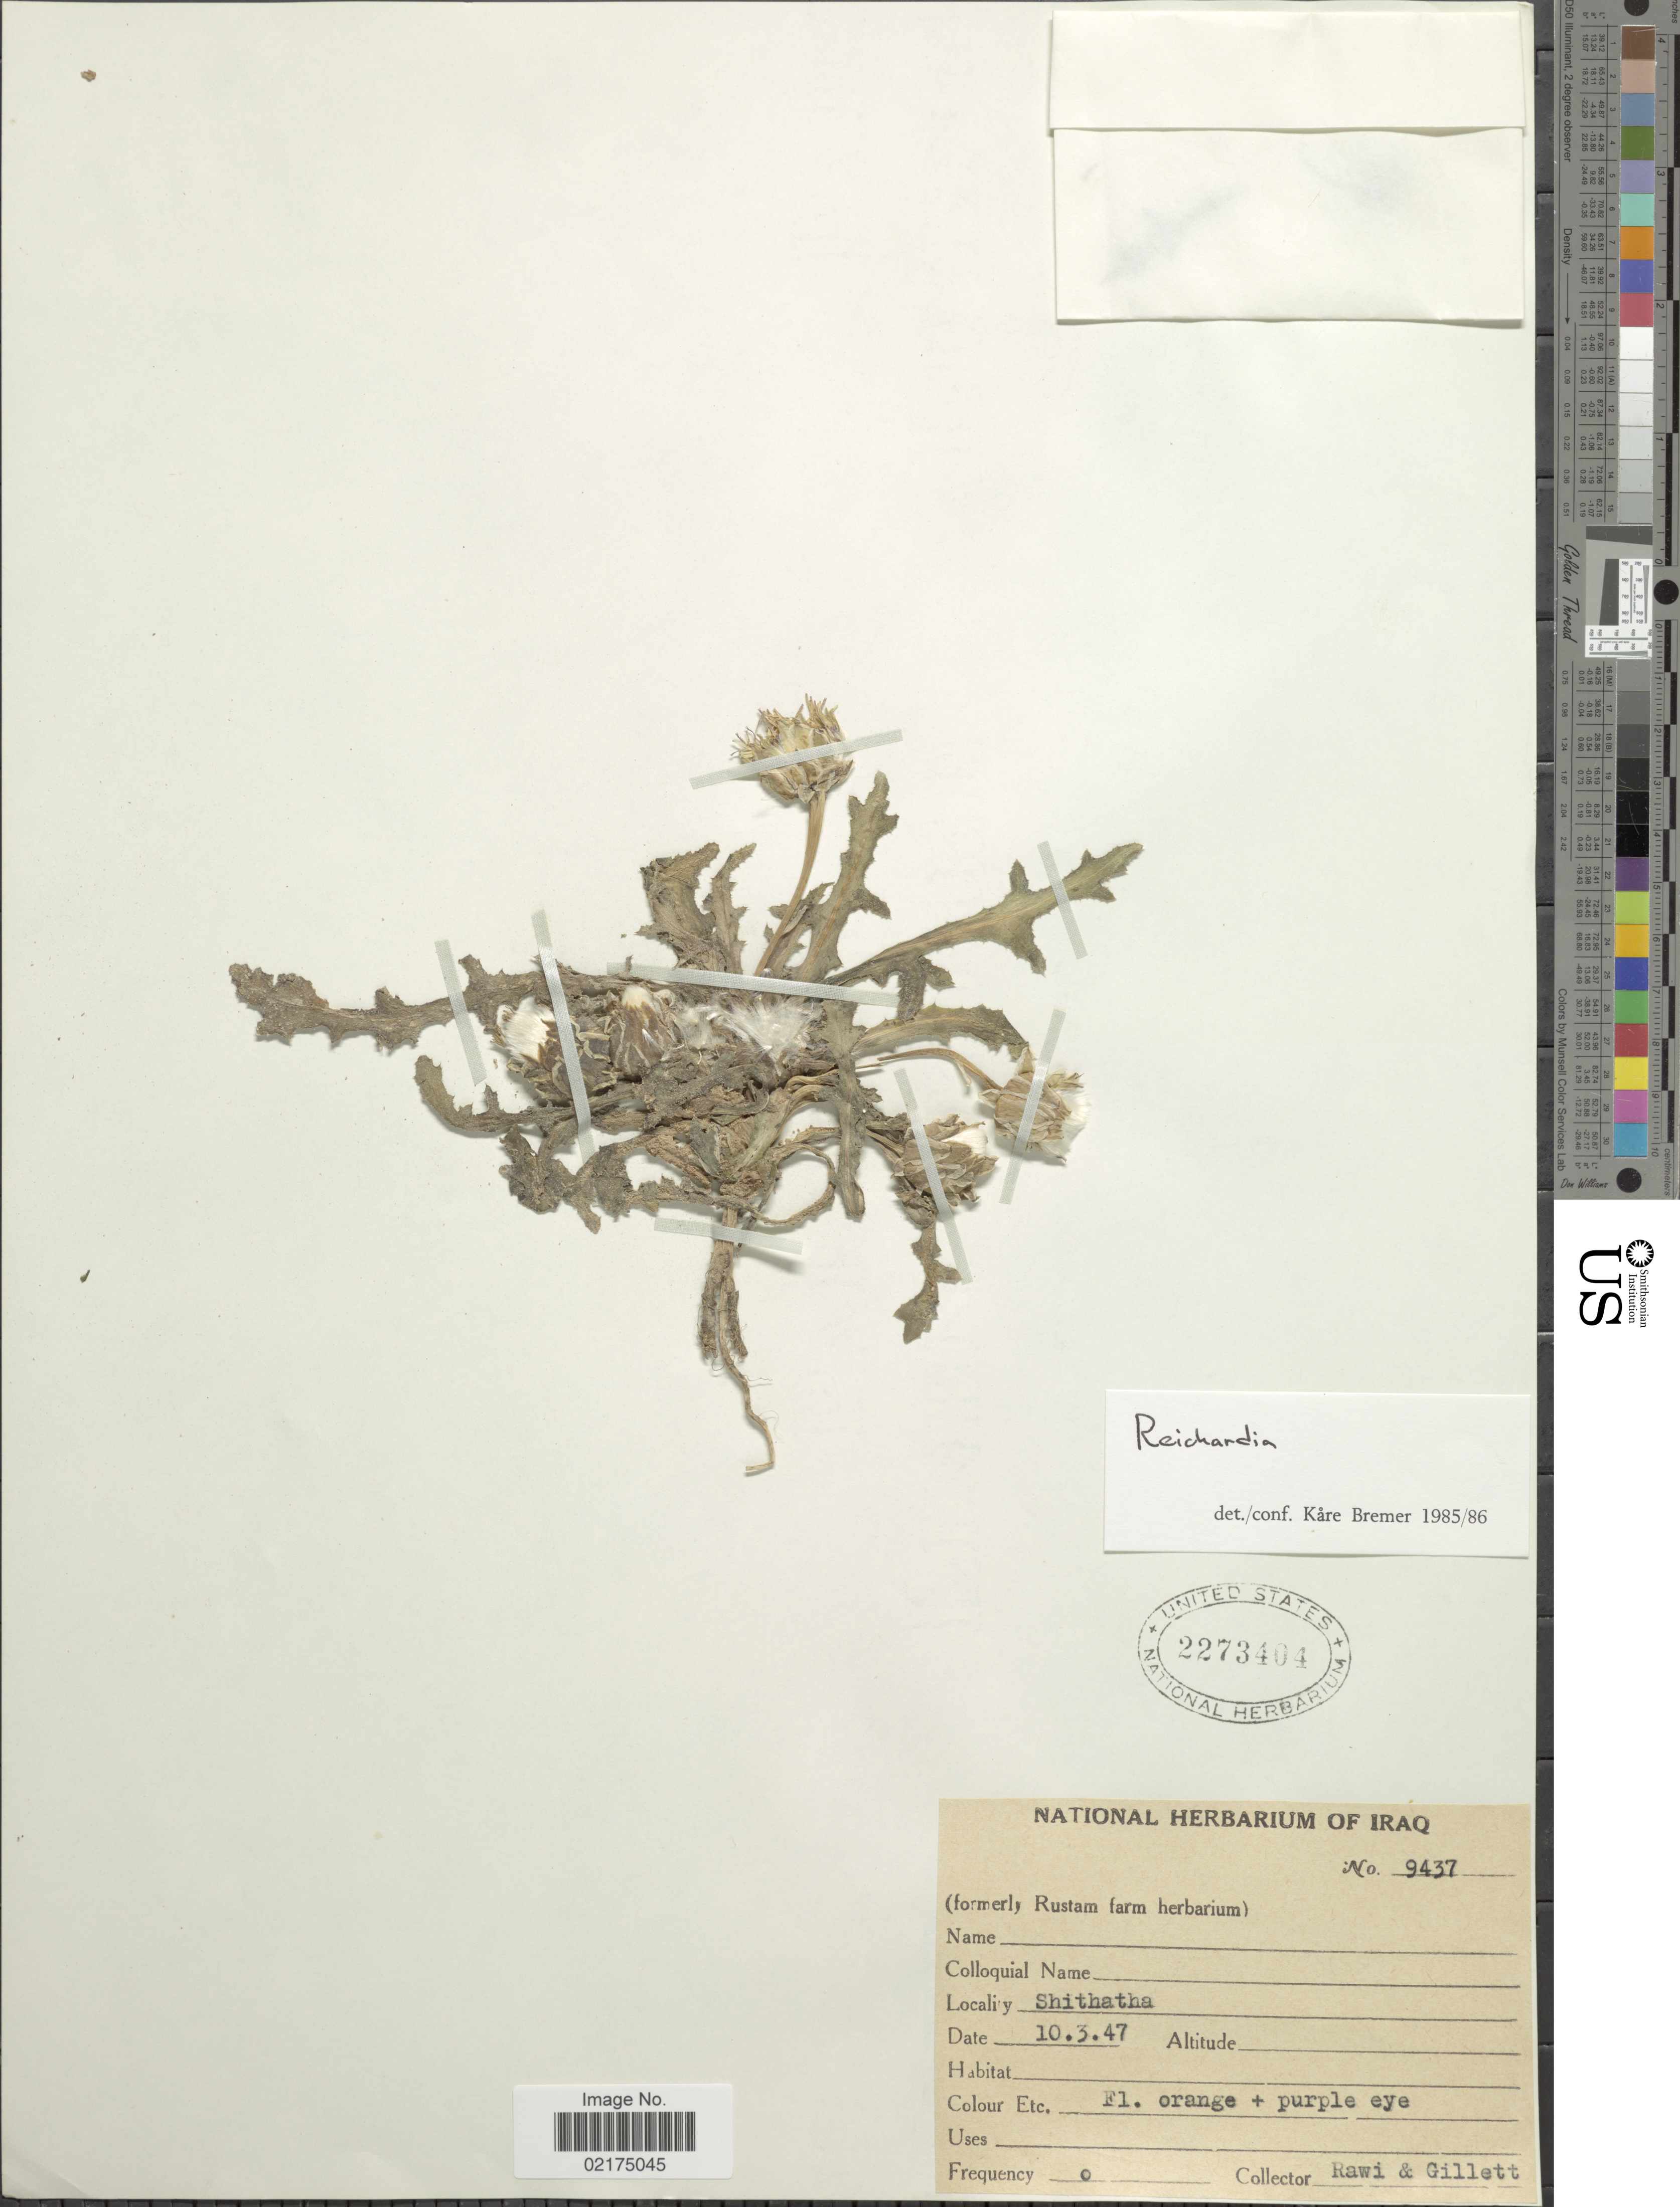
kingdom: Plantae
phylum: Tracheophyta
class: Magnoliopsida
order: Asterales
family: Asteraceae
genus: Reichardia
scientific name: Reichardia sp.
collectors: -. Rawi & Gillett, --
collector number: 9437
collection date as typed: Transcribed d/m/y: 10/3/47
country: Iraq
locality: Shithatha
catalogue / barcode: US 2273404